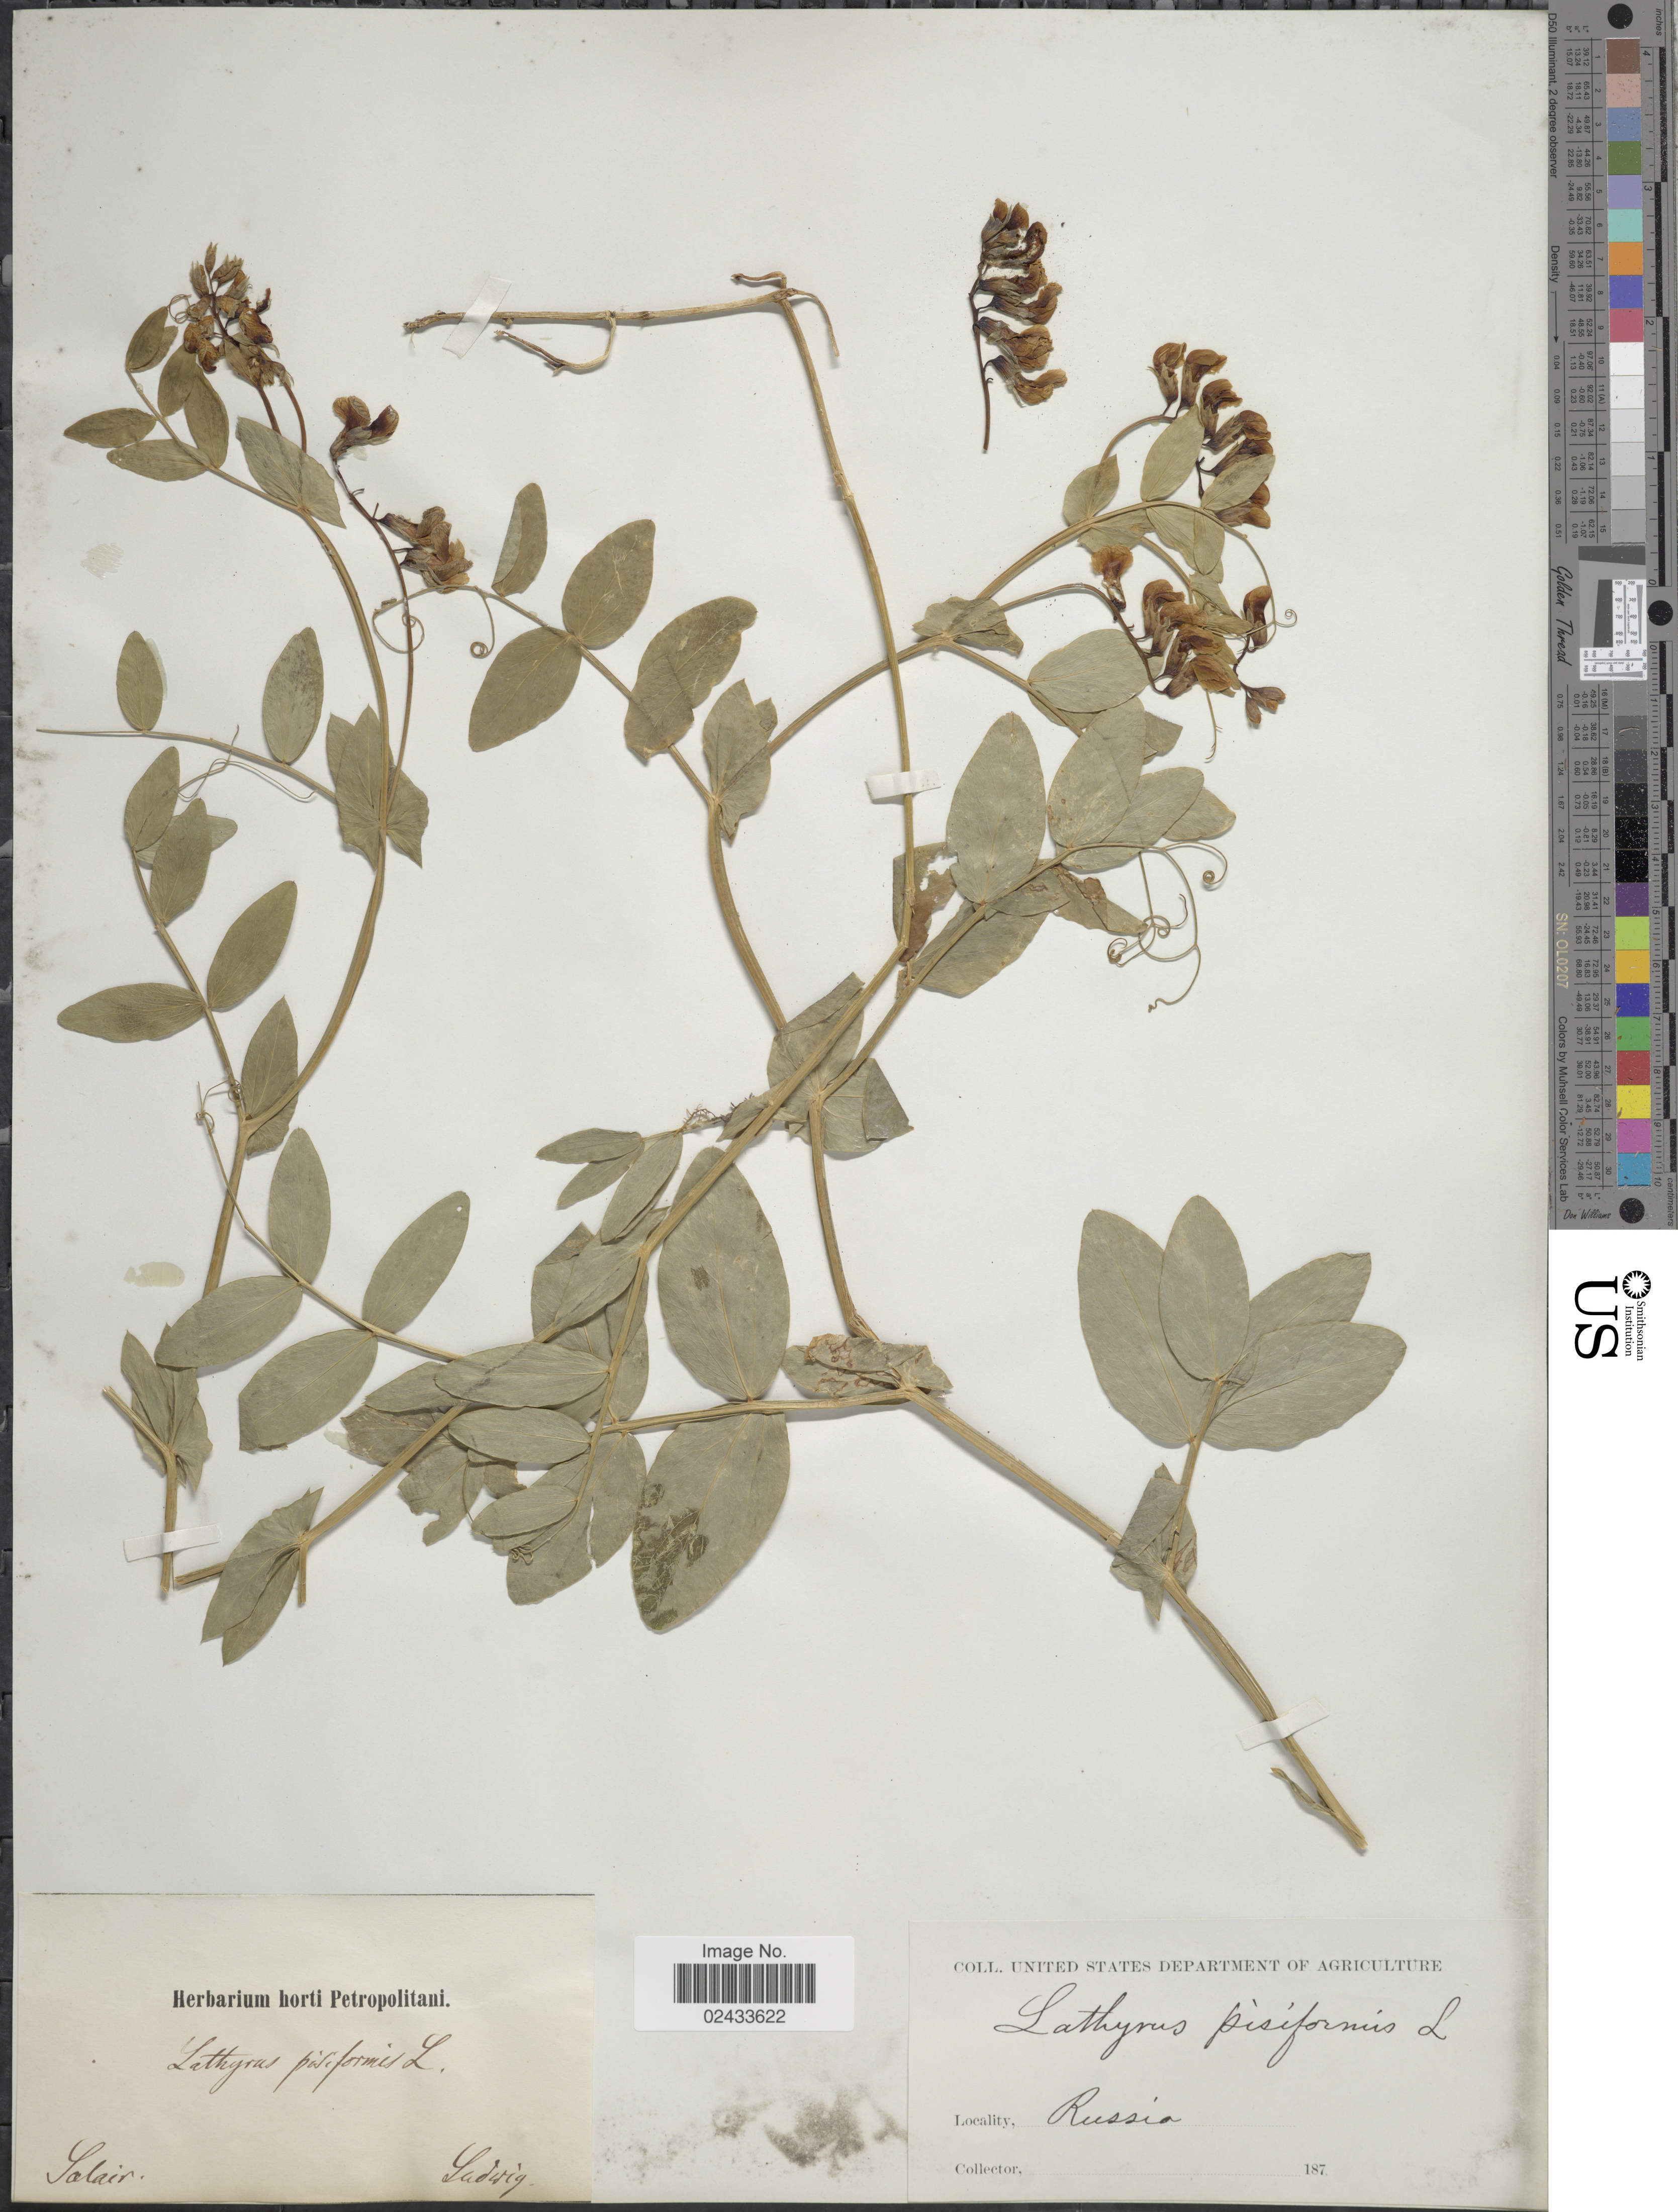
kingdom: Plantae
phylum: Tracheophyta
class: Magnoliopsida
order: Fabales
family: Fabaceae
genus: Lathyrus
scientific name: Lathyrus pisiformis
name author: L.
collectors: Ludwig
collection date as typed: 187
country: Russian Federation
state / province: Kemerovo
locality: Salair